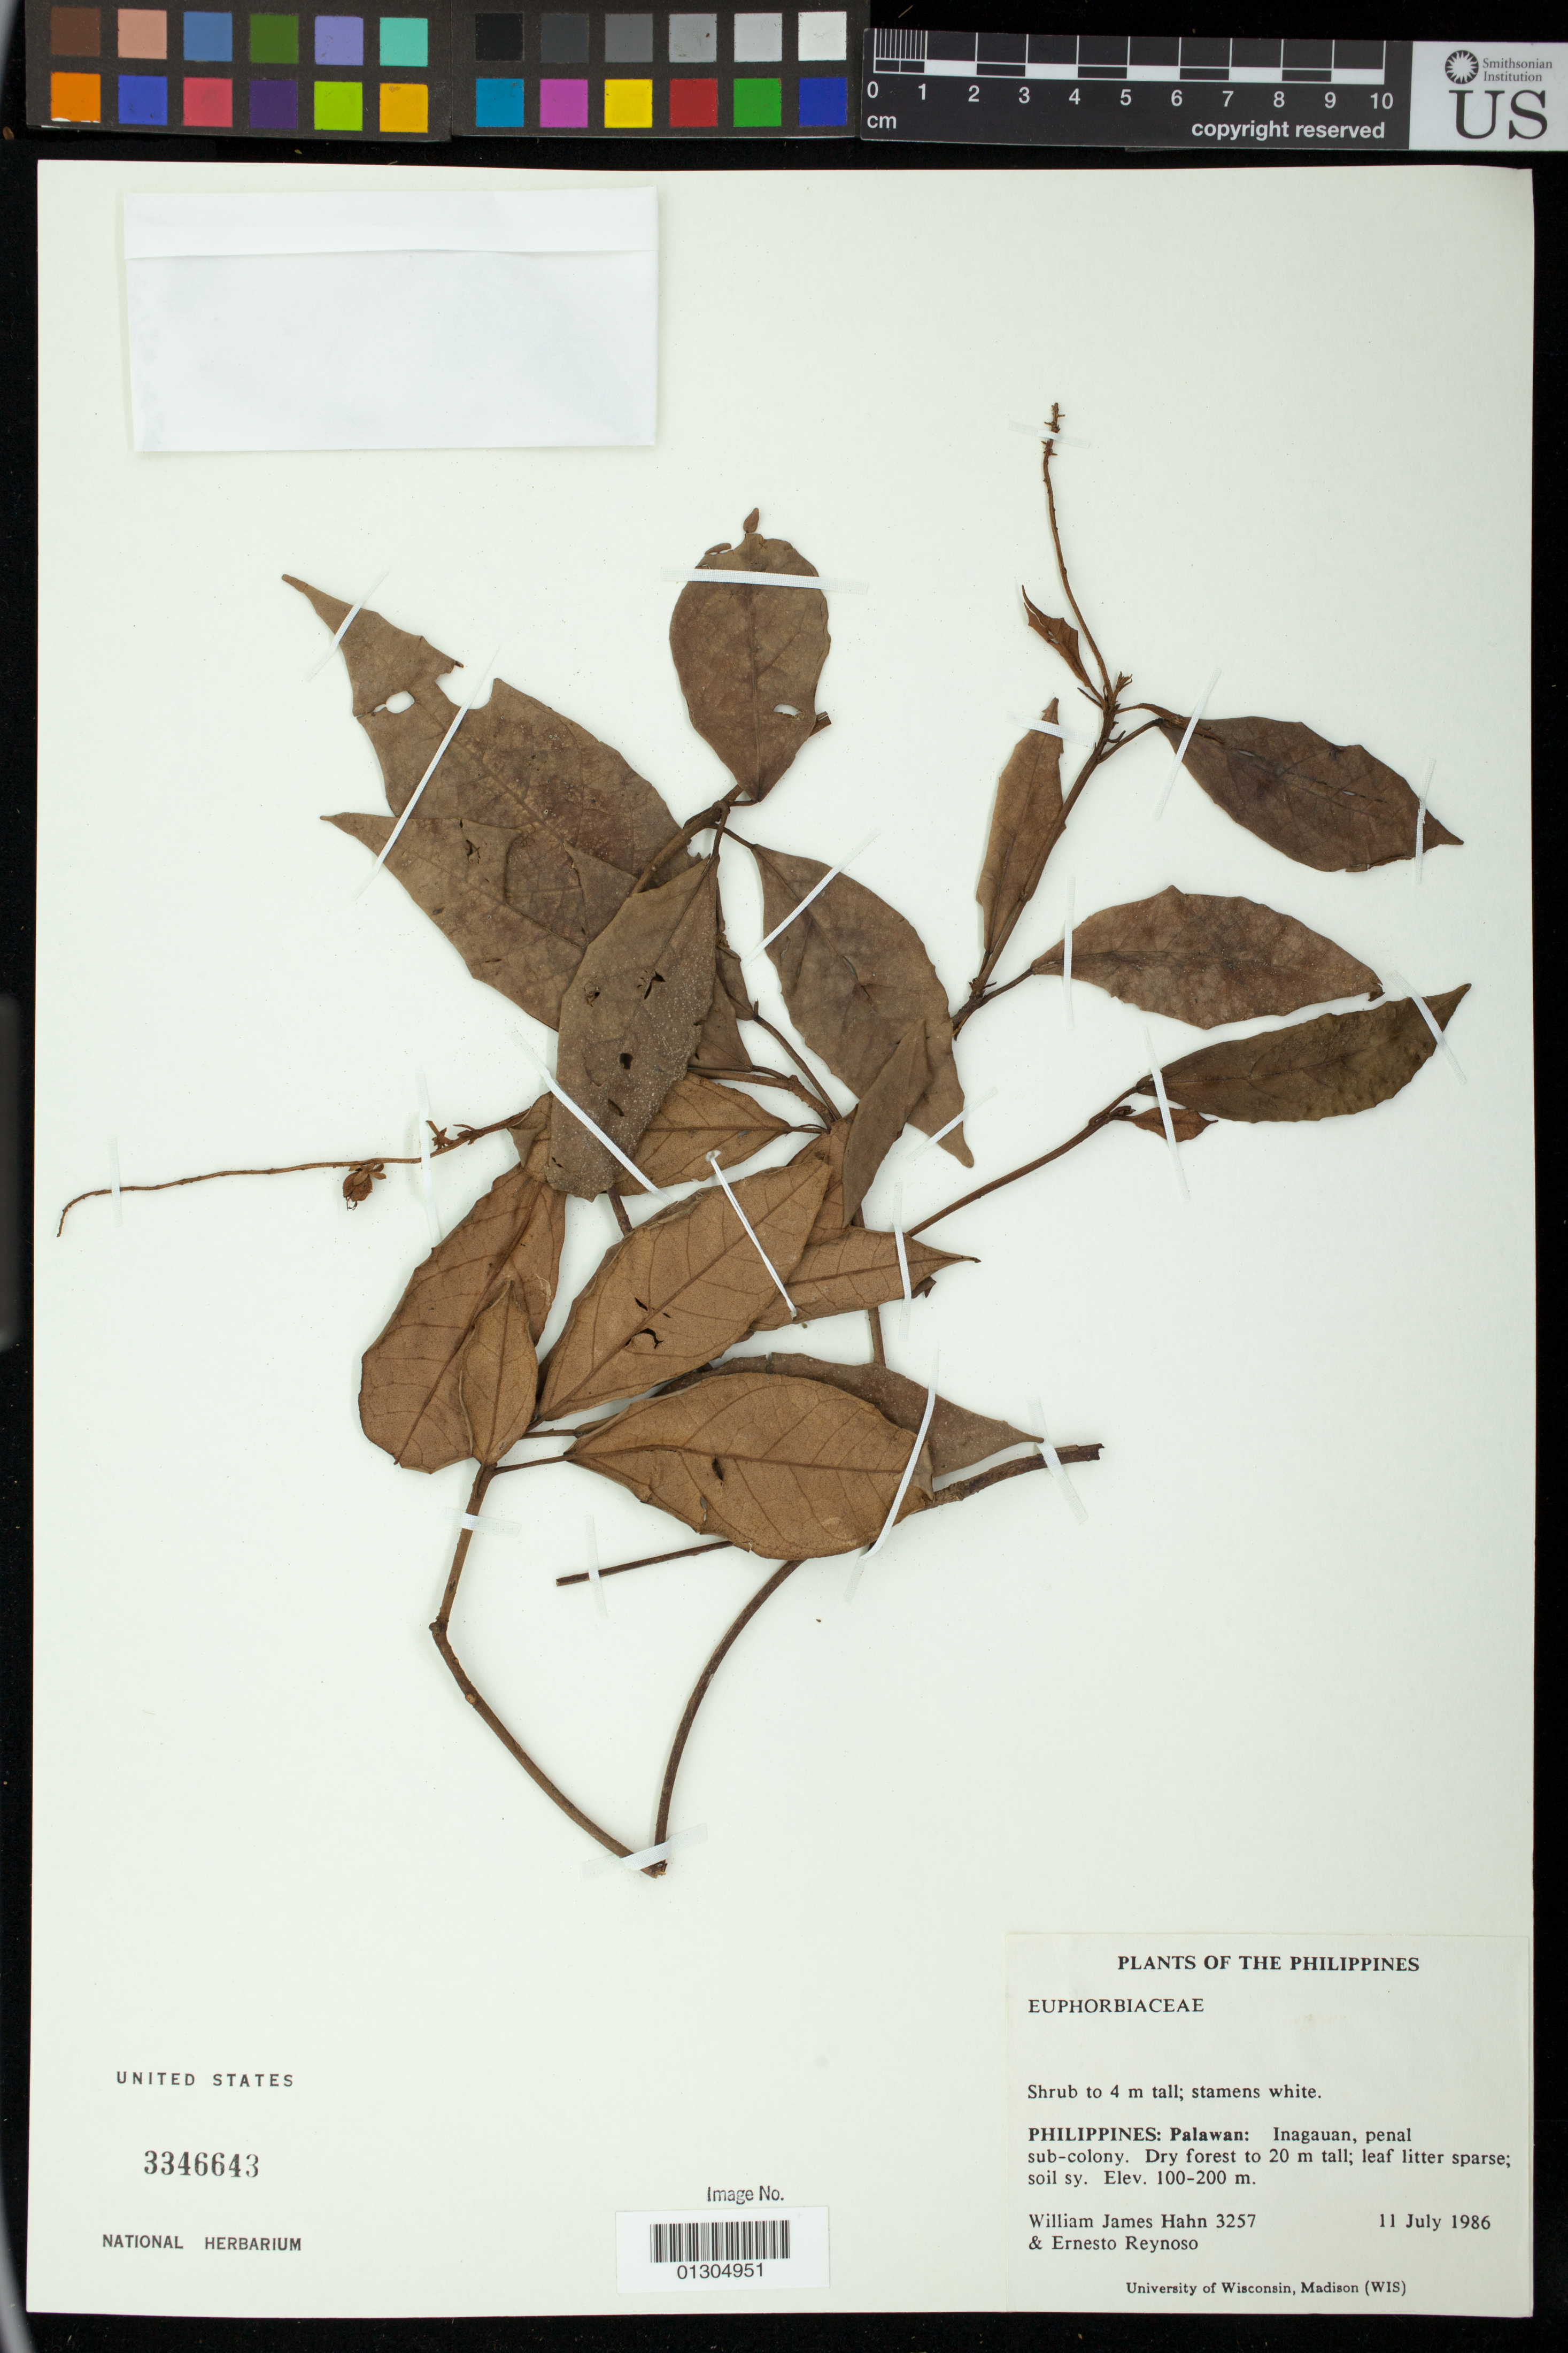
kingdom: Plantae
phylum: Tracheophyta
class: Magnoliopsida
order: Malpighiales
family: Euphorbiaceae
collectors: W. J. Hahn & E. Reynoso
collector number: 3257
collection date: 1986-07-11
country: Philippines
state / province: Mimaropa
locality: Palawan: Inagauan, penal sub-colony.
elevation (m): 100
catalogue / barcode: US 3346643